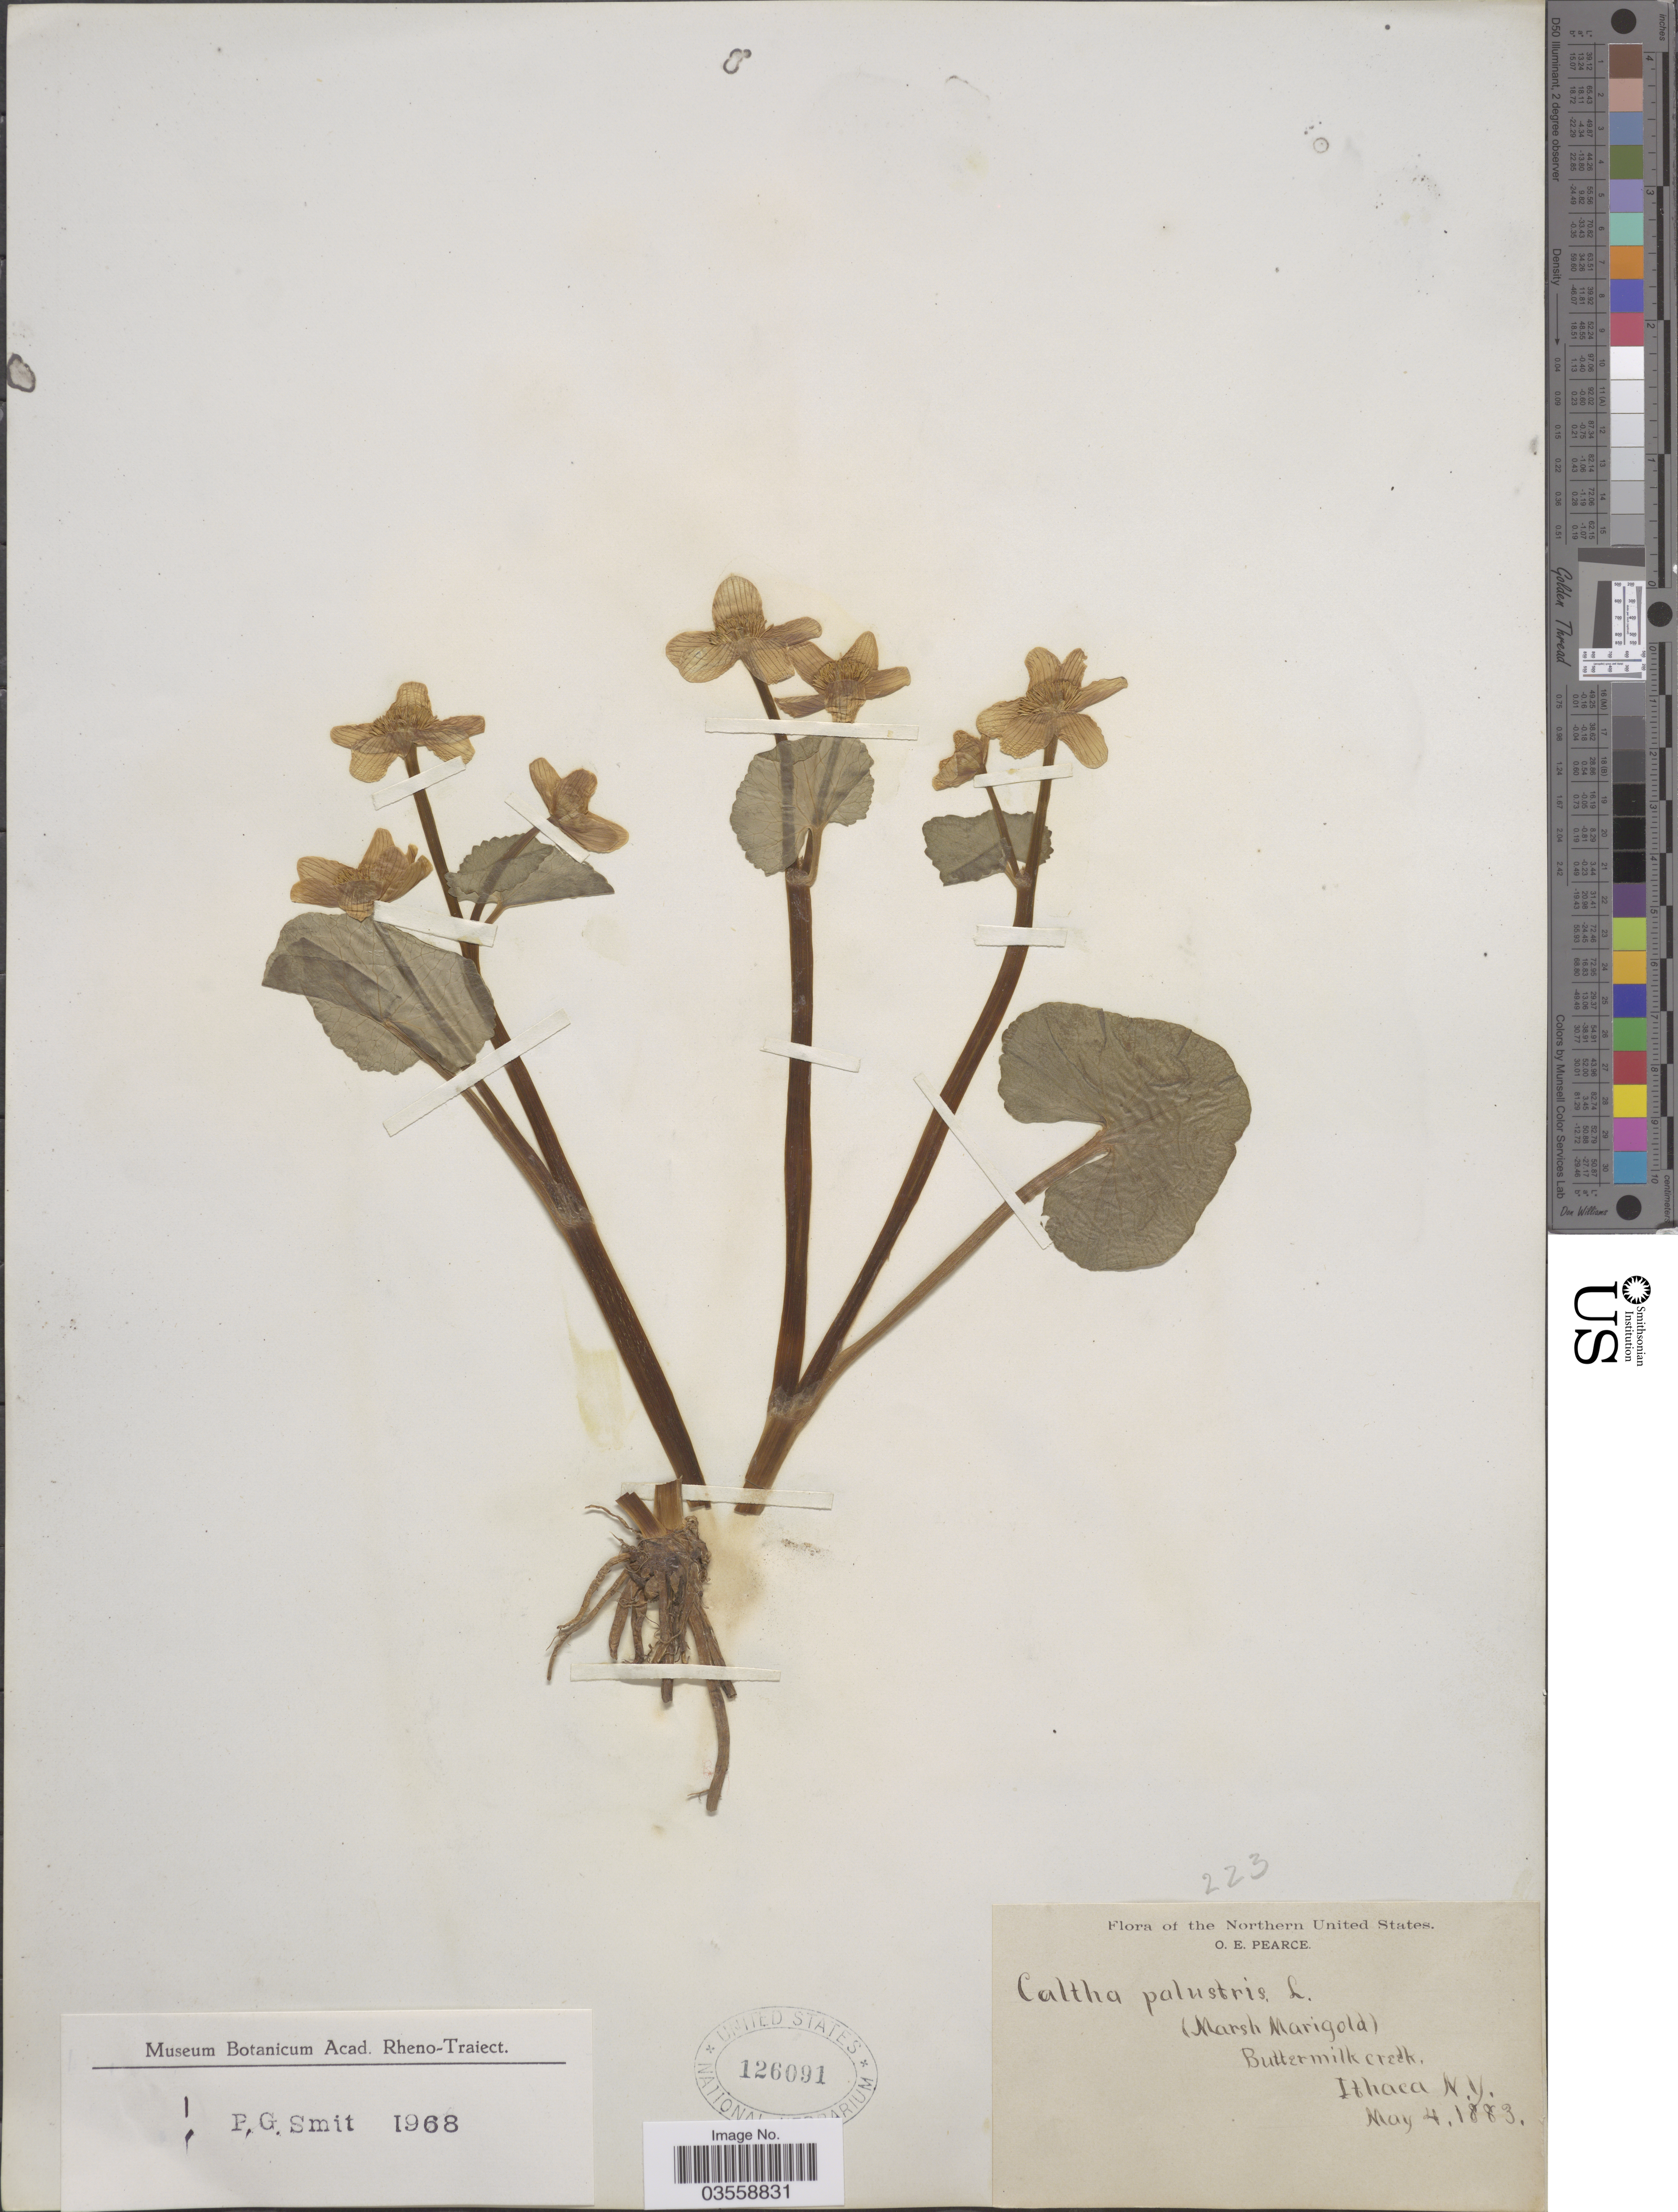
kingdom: Plantae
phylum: Tracheophyta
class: Magnoliopsida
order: Ranunculales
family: Ranunculaceae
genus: Caltha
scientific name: Caltha palustris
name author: L.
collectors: O. E. Pearce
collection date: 1883-05-04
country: United States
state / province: New York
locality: Northern United States. Buttermilk Creek, Ithaca.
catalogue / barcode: US 126091